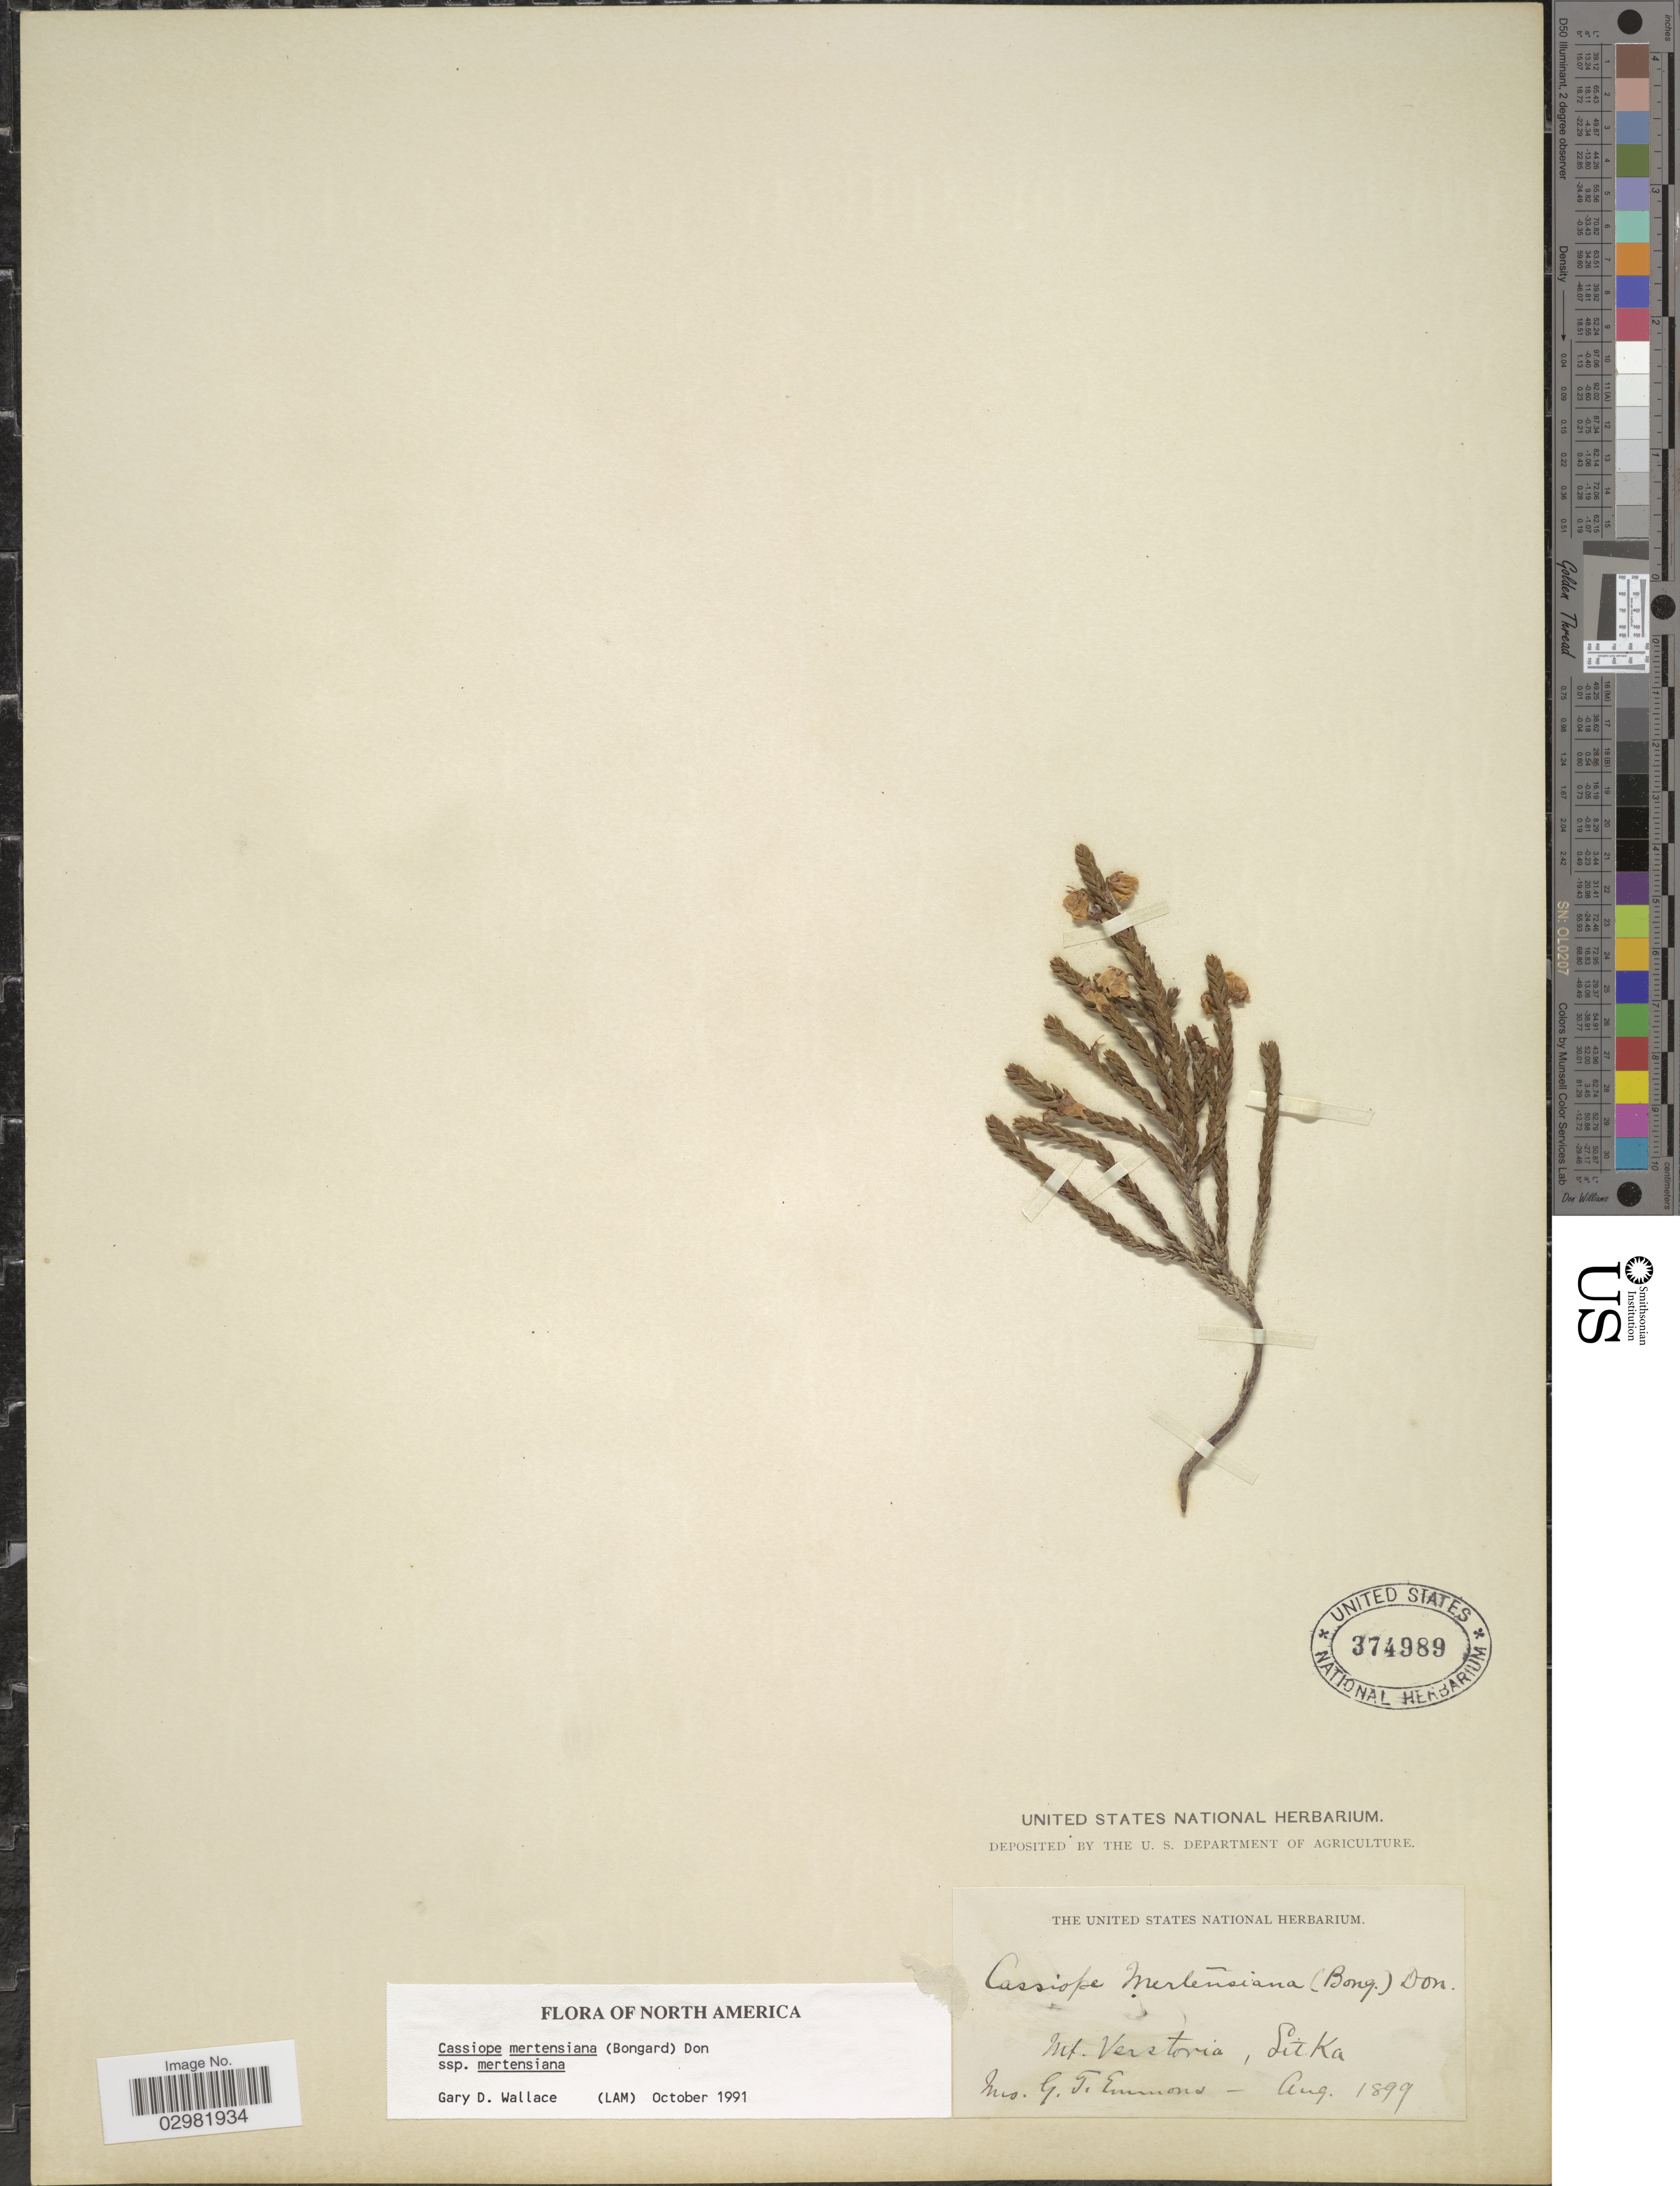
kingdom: Plantae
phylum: Tracheophyta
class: Magnoliopsida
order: Ericales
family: Ericaceae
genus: Cassiope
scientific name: Cassiope mertensiana subsp. mertensiana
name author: (Bong.) G. Don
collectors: G. Emmons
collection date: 1899-08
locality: Mt. Verstoria, Sitka.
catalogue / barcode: US 374989